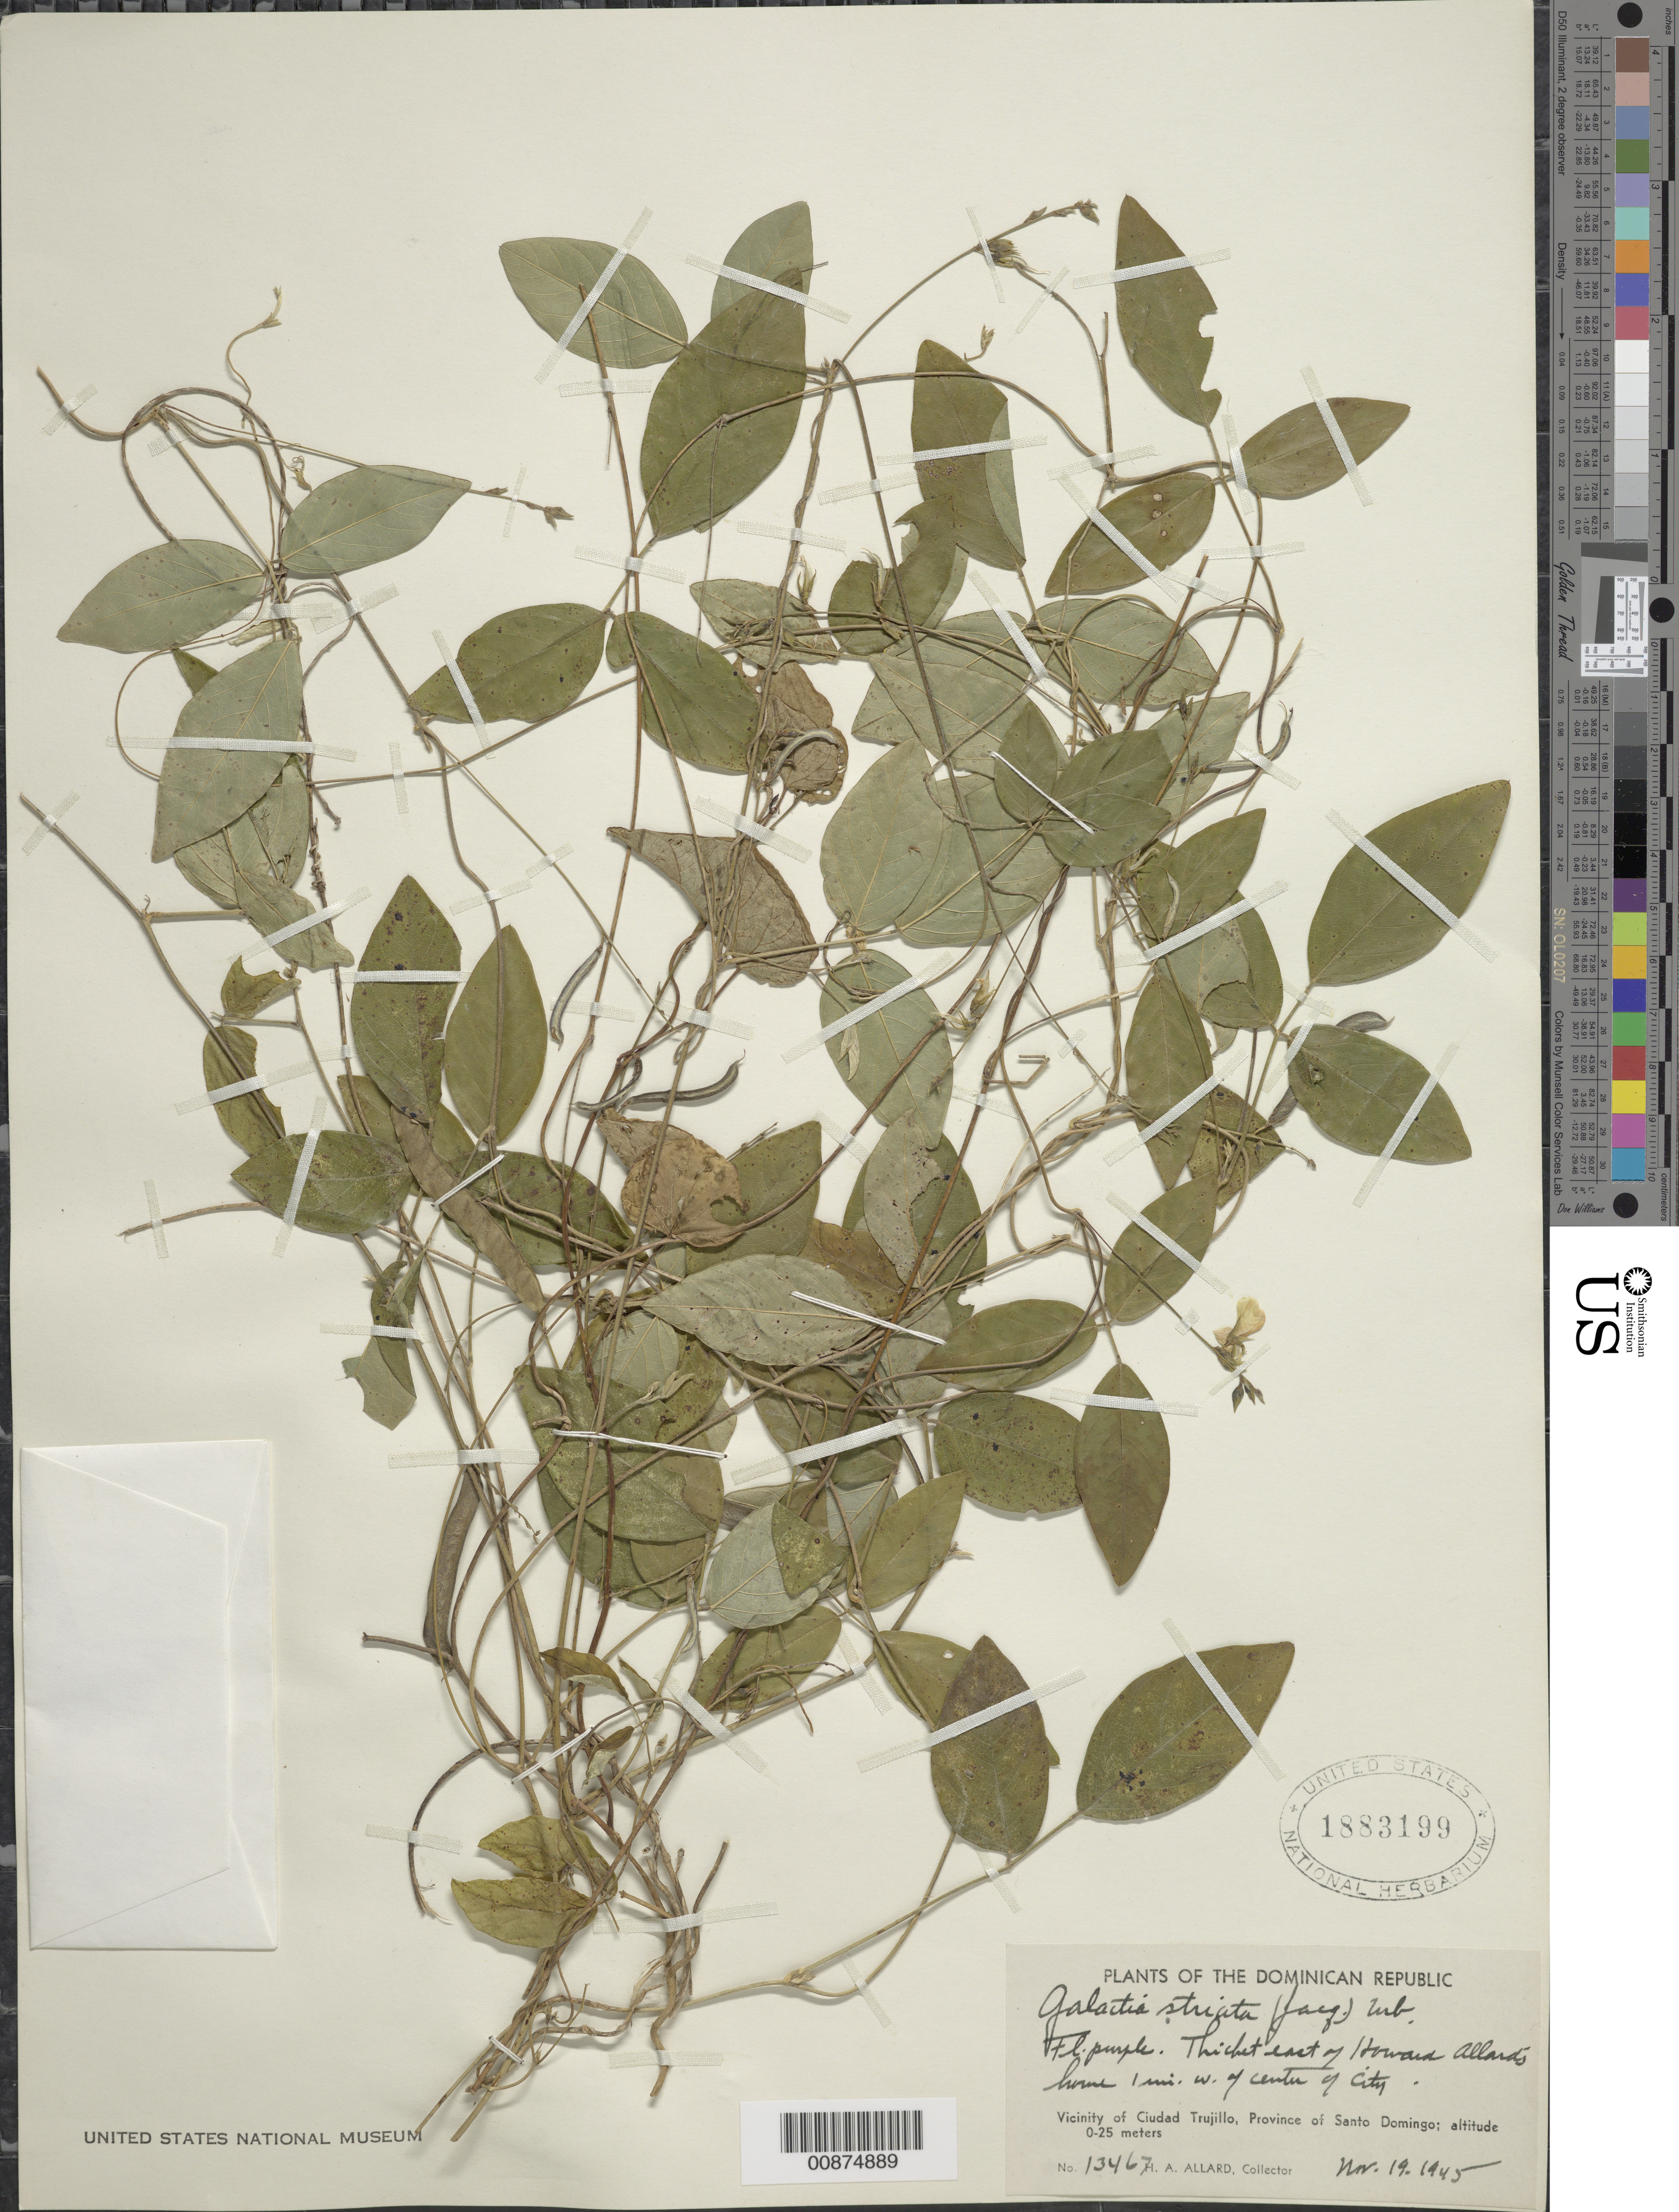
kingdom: Plantae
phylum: Tracheophyta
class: Magnoliopsida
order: Fabales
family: Fabaceae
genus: Galactia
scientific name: Galactia striata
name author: (Jacq.) Urb.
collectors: H. A. Allard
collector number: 13467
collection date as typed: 19 Nov 1945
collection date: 1945-11-19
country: Dominican Republic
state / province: Distrito Nacional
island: Hispaniola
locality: Vicinity of Ciudad Trujillo, Province of Santo Domingo (obsolete). East of Howard Allard's home, 1 mi. W of center of city.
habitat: Thicket.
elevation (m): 0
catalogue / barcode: US 1883199